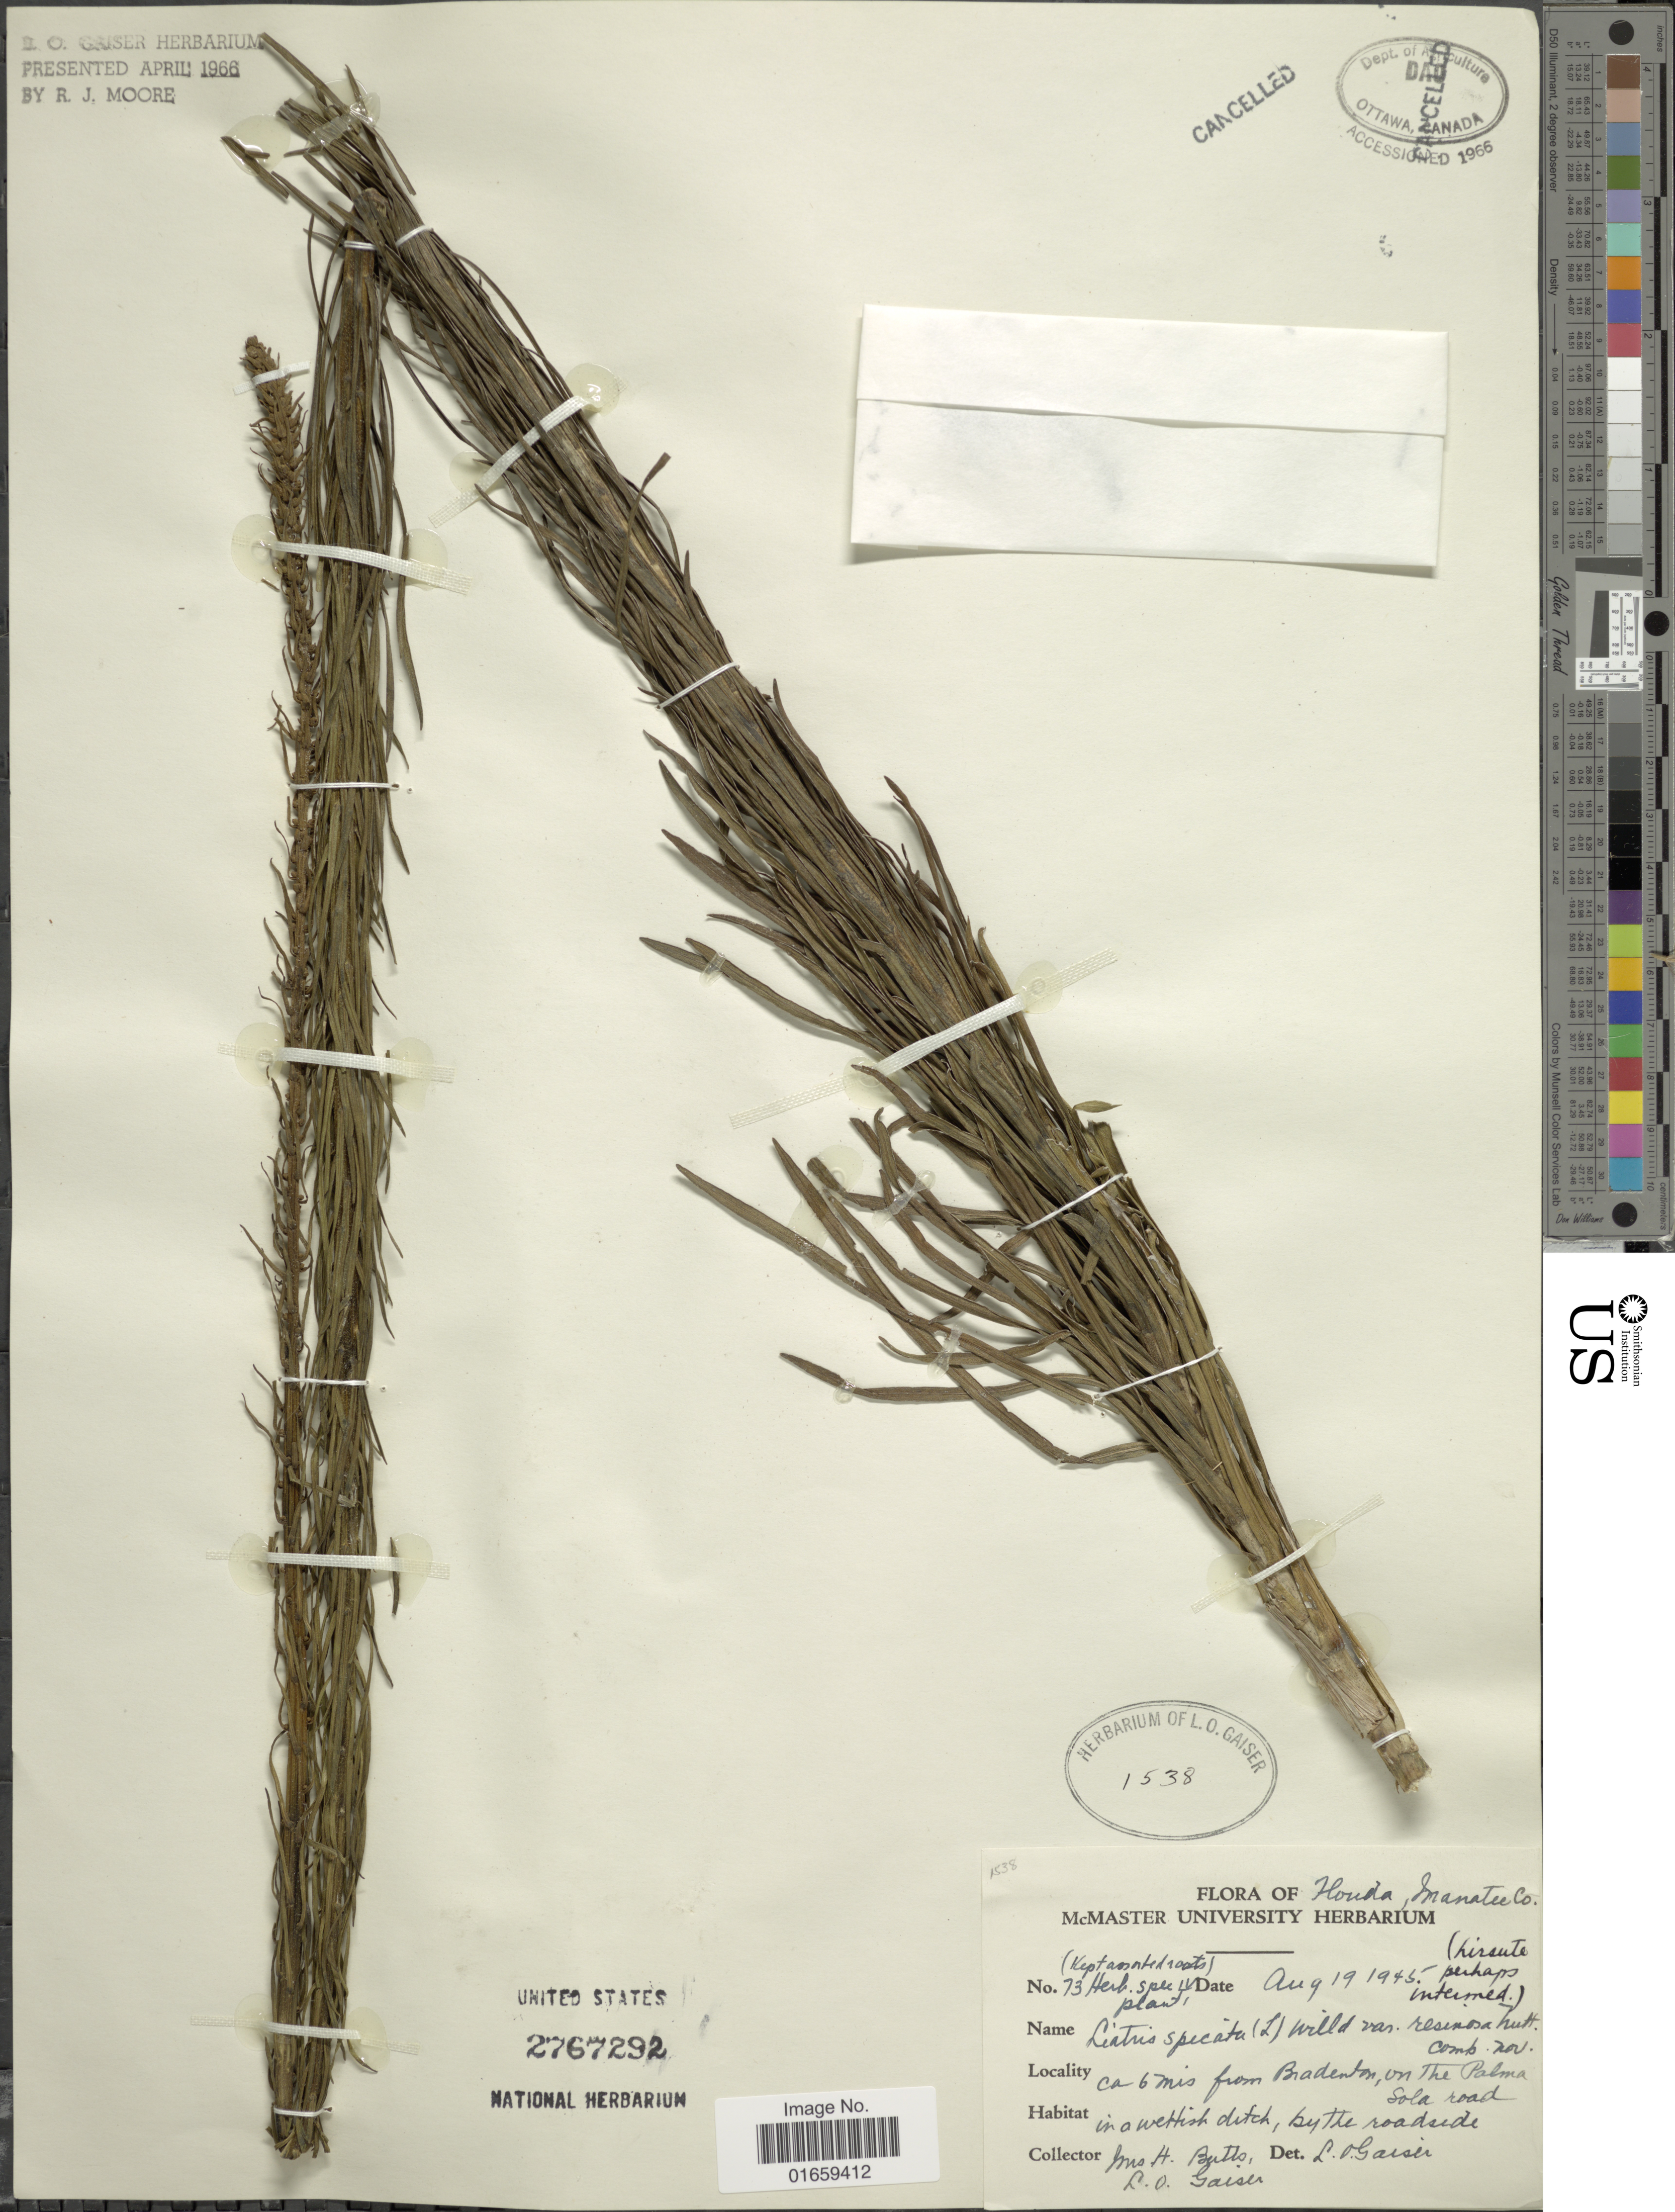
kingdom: Plantae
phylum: Tracheophyta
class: Magnoliopsida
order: Asterales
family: Asteraceae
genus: Liatris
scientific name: Liatris spicata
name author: (L.) Willd.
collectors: H. Butts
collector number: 73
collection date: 1945-08-19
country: United States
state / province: Florida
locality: Manatee Co., Ca 6 mis from Badenton, on the Palma, Sola Road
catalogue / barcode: US 2767292